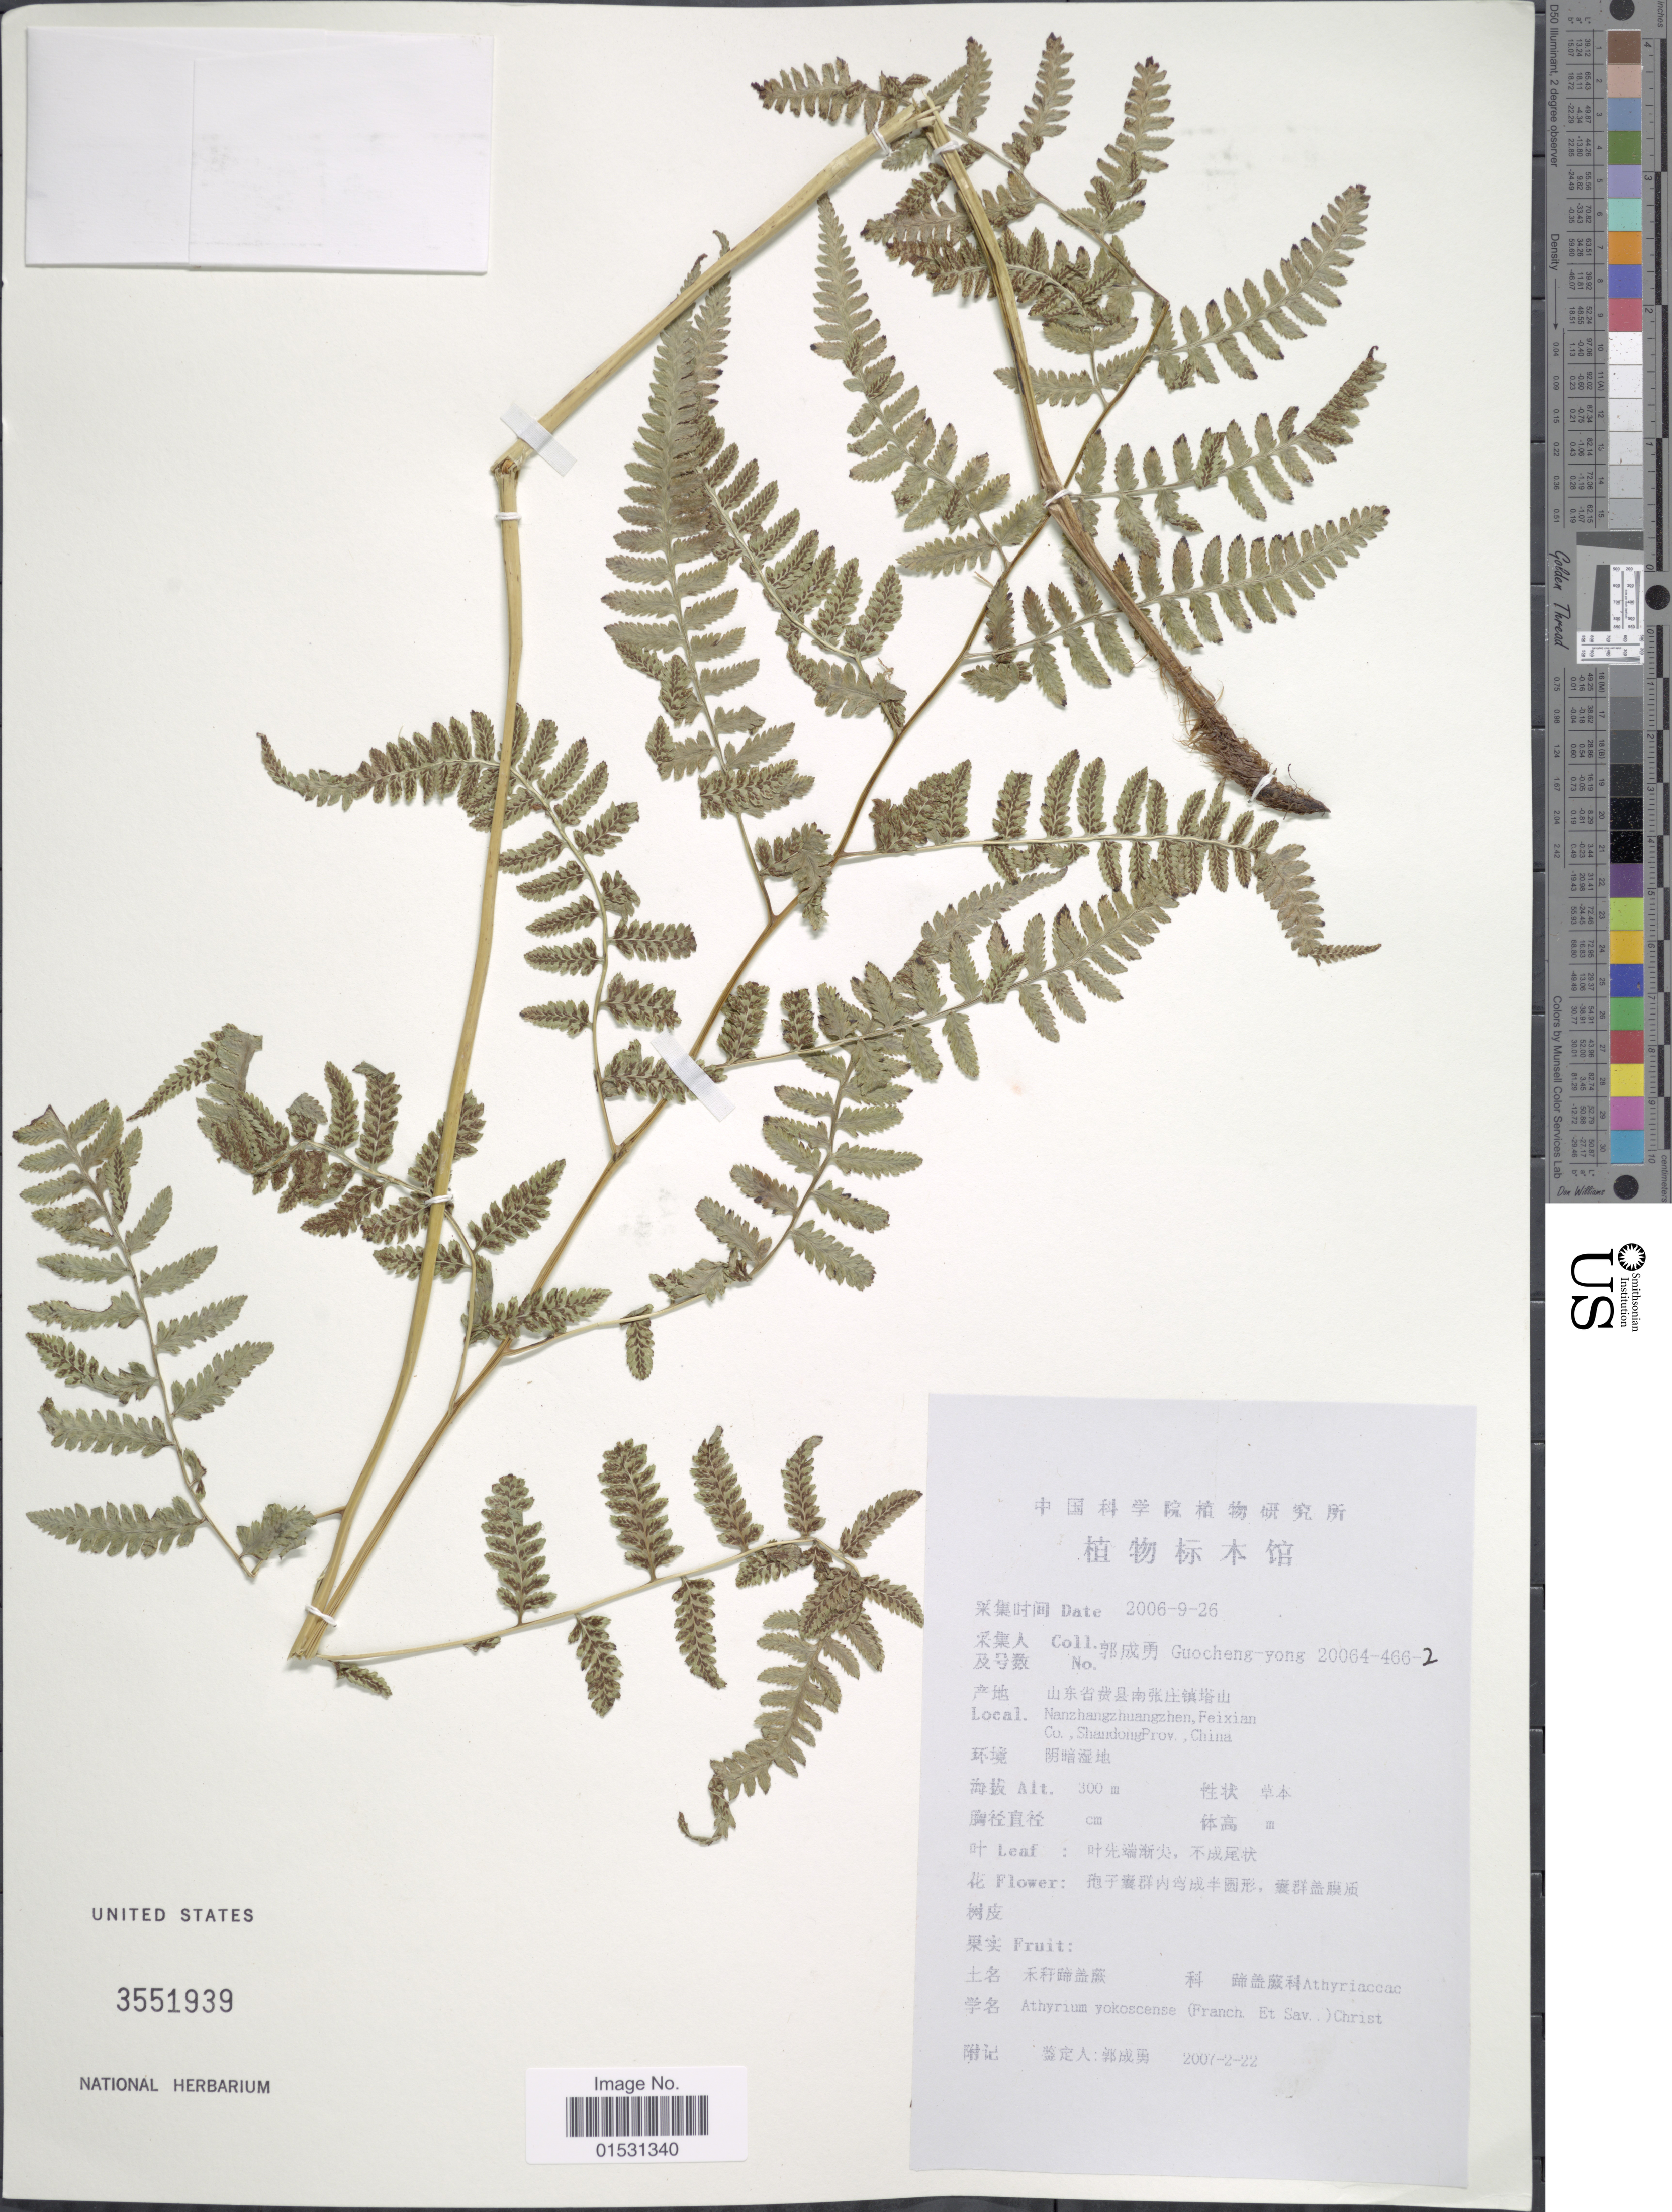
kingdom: Plantae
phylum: Tracheophyta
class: Polypodiopsida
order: Polypodiales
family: Athyriaceae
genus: Athyrium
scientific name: Athyrium yokoscense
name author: (Franch. & Sav.) Christ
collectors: Guo cheng-yong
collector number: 20064-466-2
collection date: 2006-09-26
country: China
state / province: Shandong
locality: Nanzhangzhuangzhen, Feixian Co., Shandong Prov.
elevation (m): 300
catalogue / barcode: US 3551939